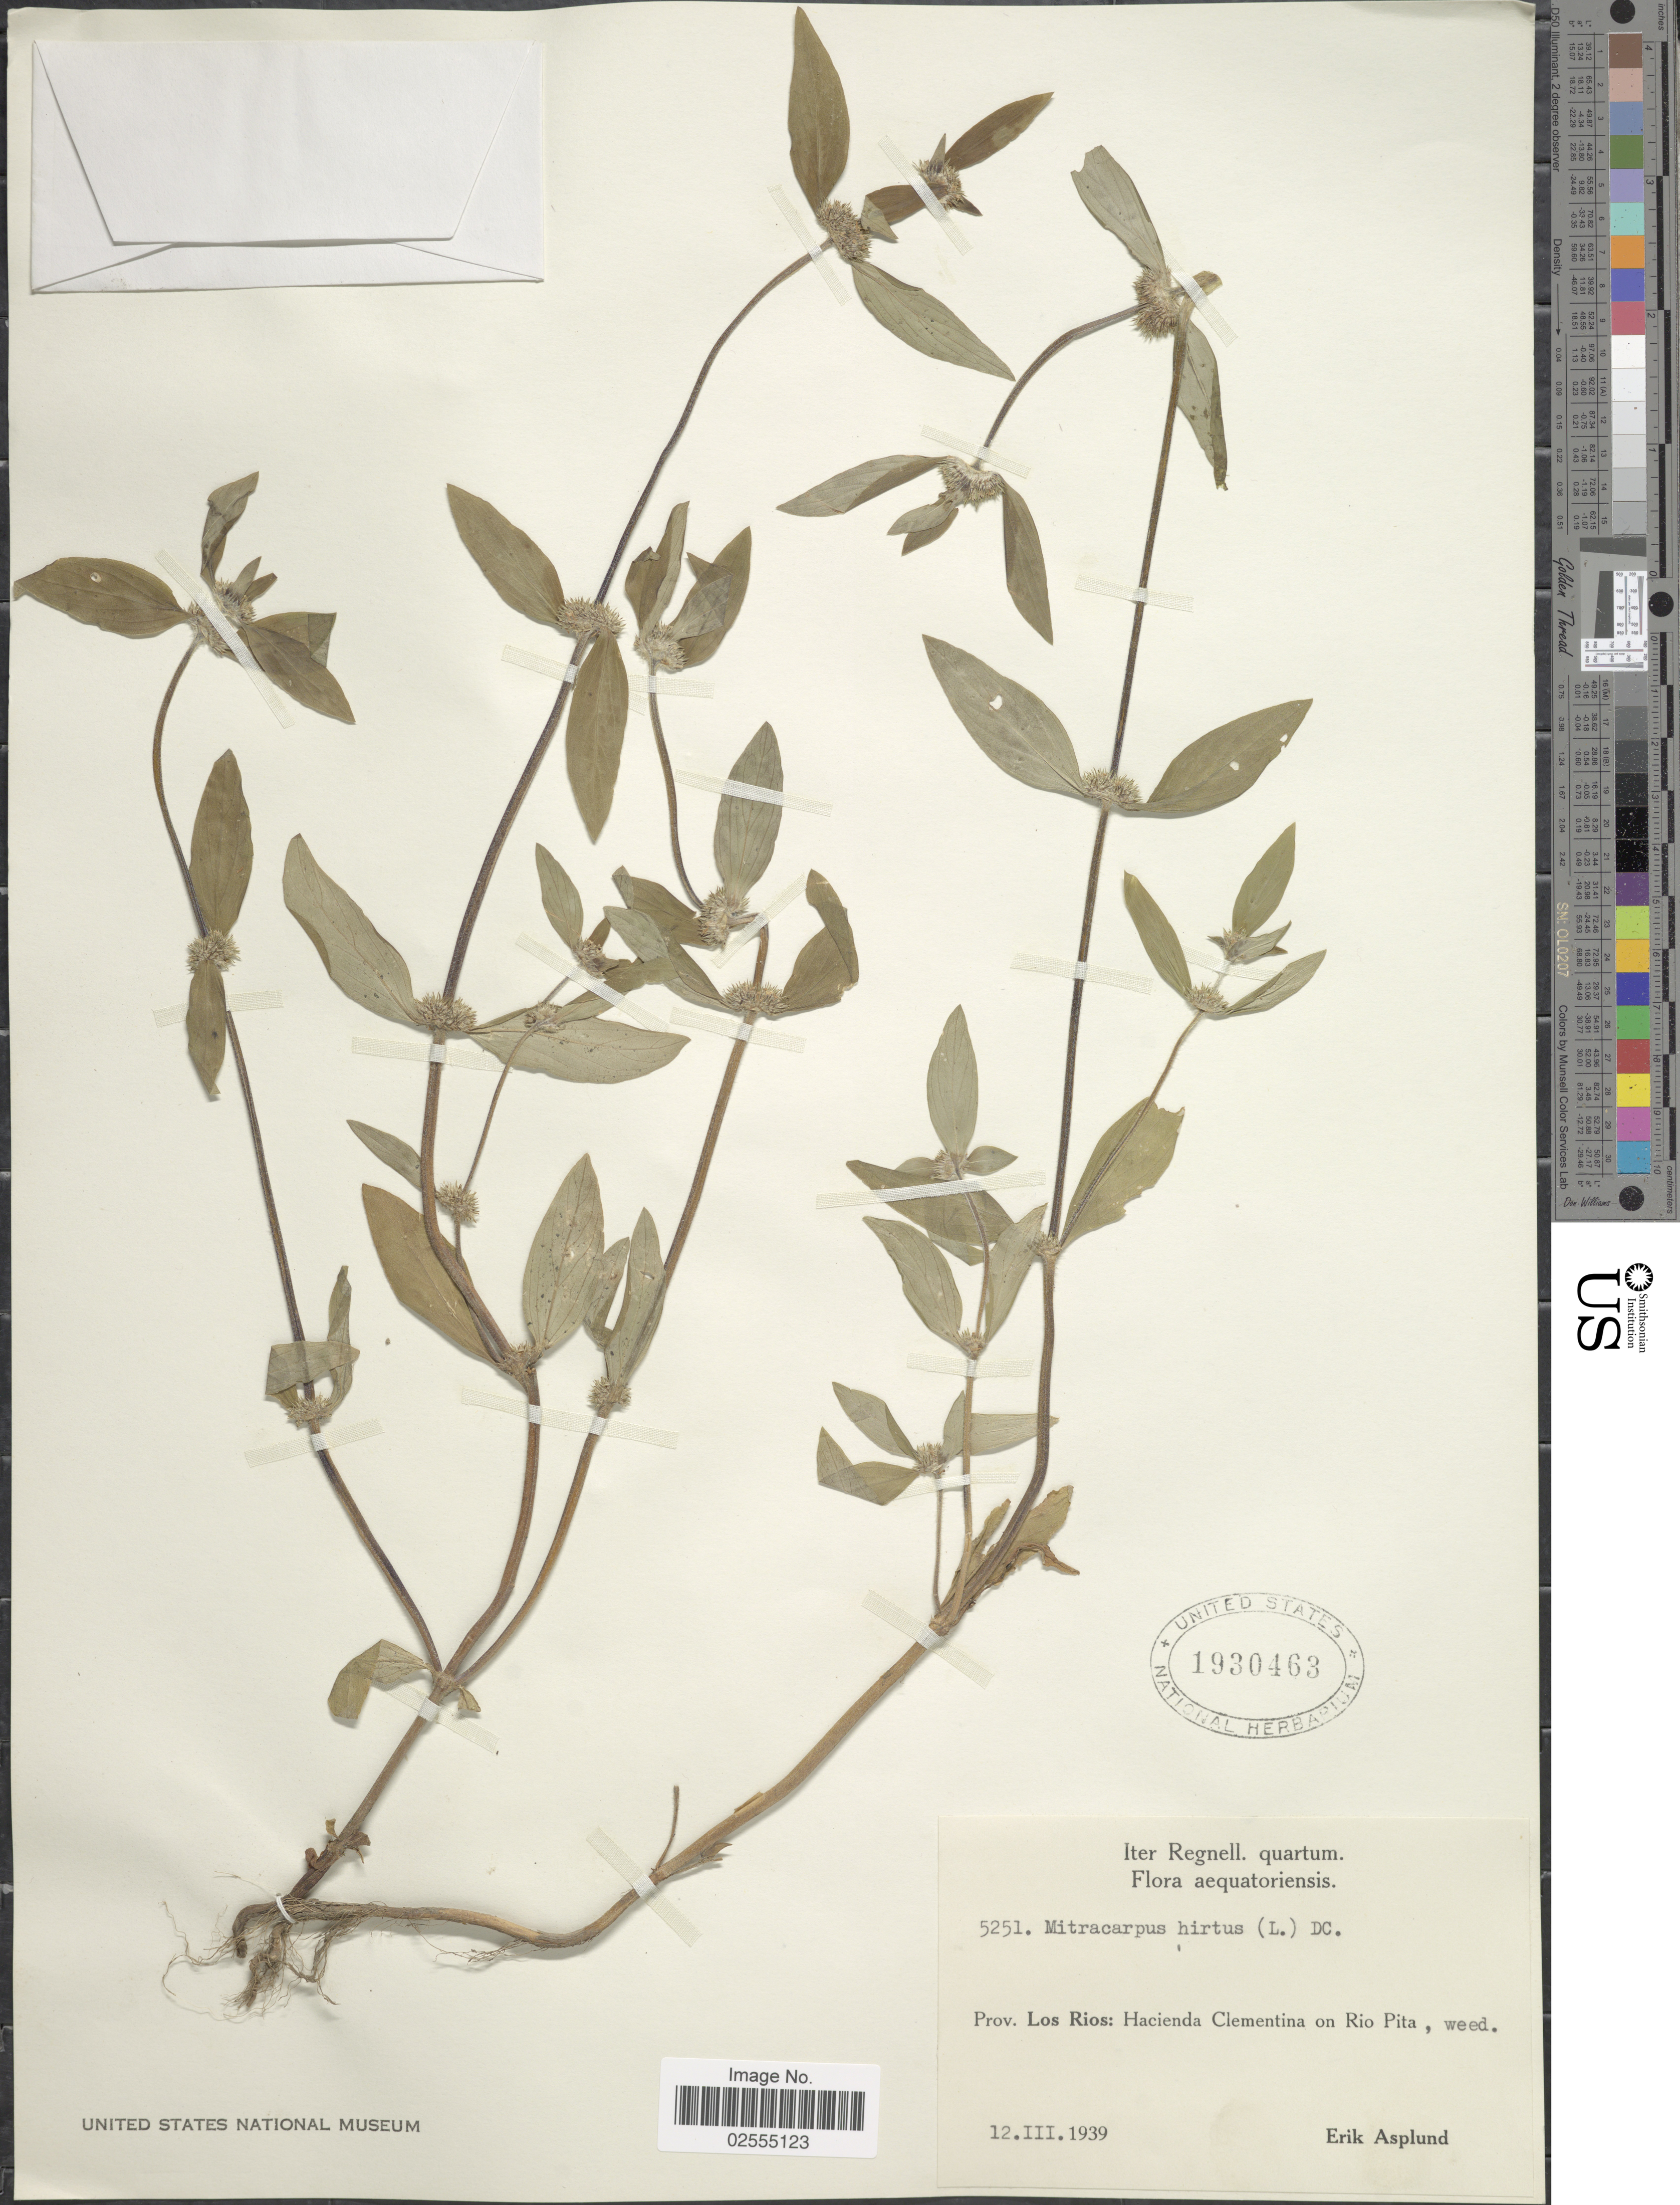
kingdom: Plantae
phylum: Tracheophyta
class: Magnoliopsida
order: Gentianales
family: Rubiaceae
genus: Mitracarpus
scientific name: Mitracarpus hirtus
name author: (L.) DC.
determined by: Kirkbride, J. H.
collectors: E. Asplund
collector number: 5251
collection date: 1939-03-12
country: Ecuador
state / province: Los Ríos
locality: Prov. Los Rios: Hacienda Clementina on Rio Pita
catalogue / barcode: US 1930463